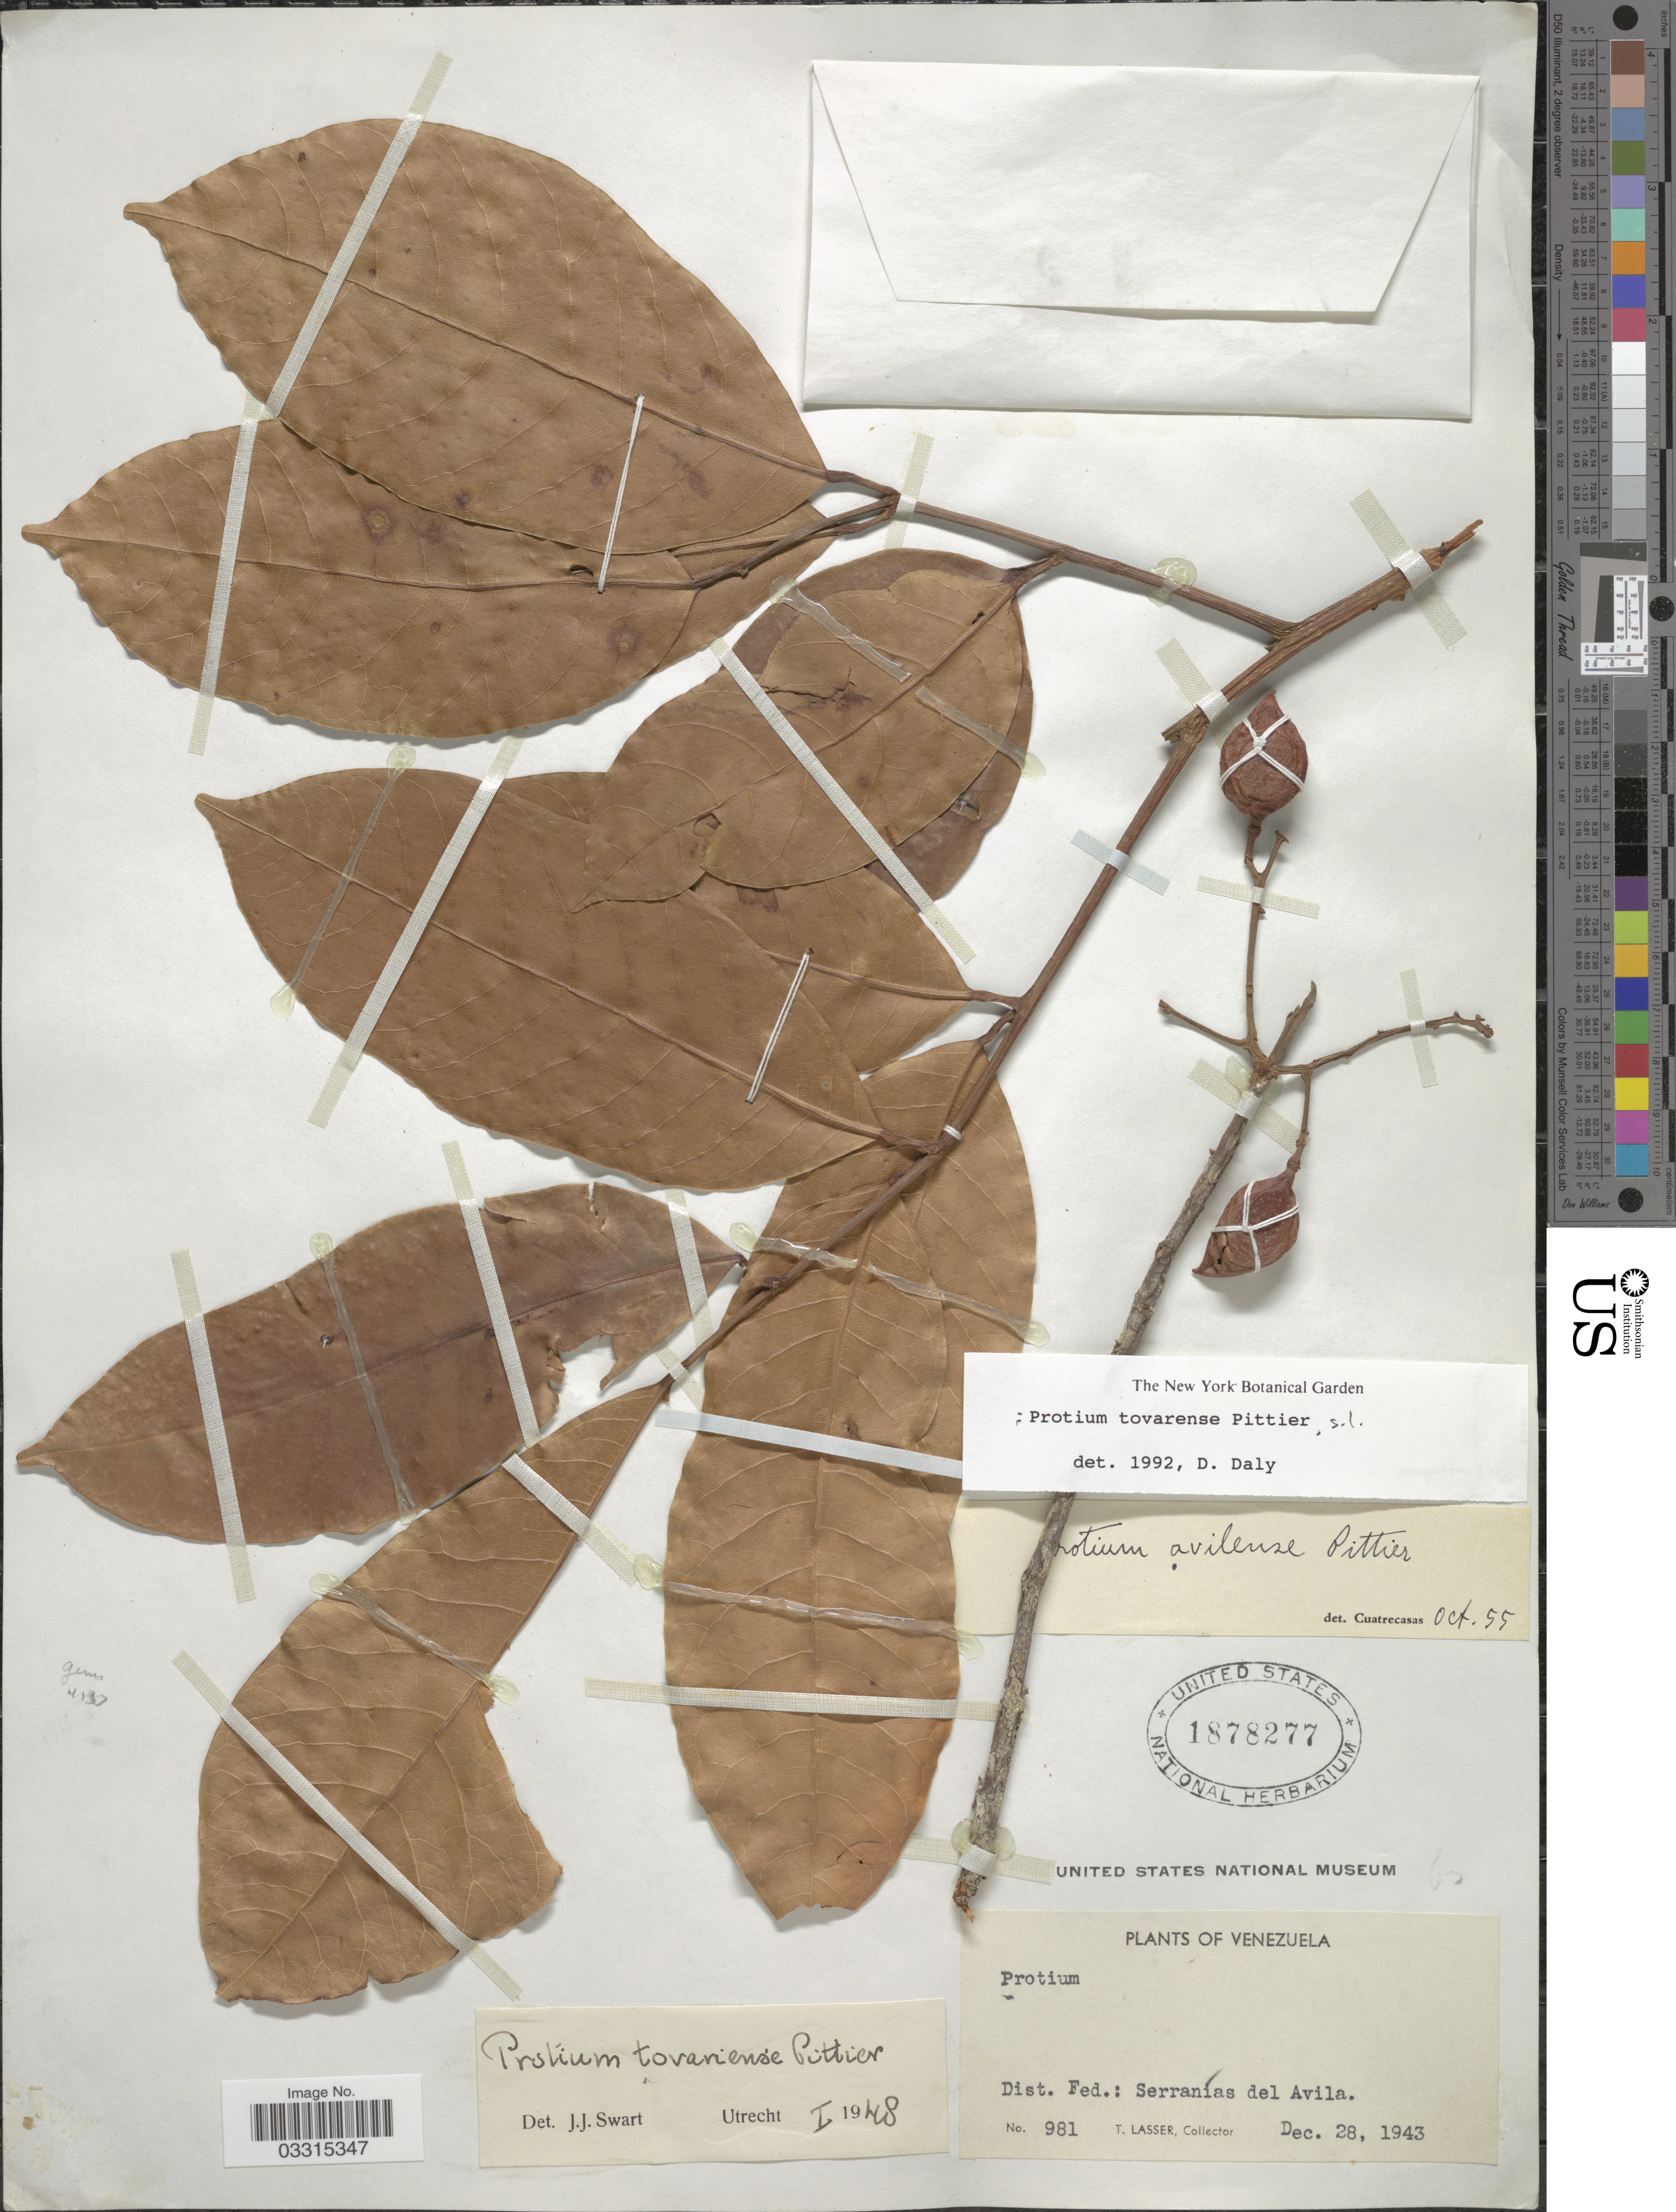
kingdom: Plantae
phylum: Tracheophyta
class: Magnoliopsida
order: Sapindales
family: Burseraceae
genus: Protium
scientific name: Protium tovarense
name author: Pittier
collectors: T. Lasser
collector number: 981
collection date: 1943-12-28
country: Venezuela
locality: Dist. Fed.: Serranías del Avila.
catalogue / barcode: US 1878277